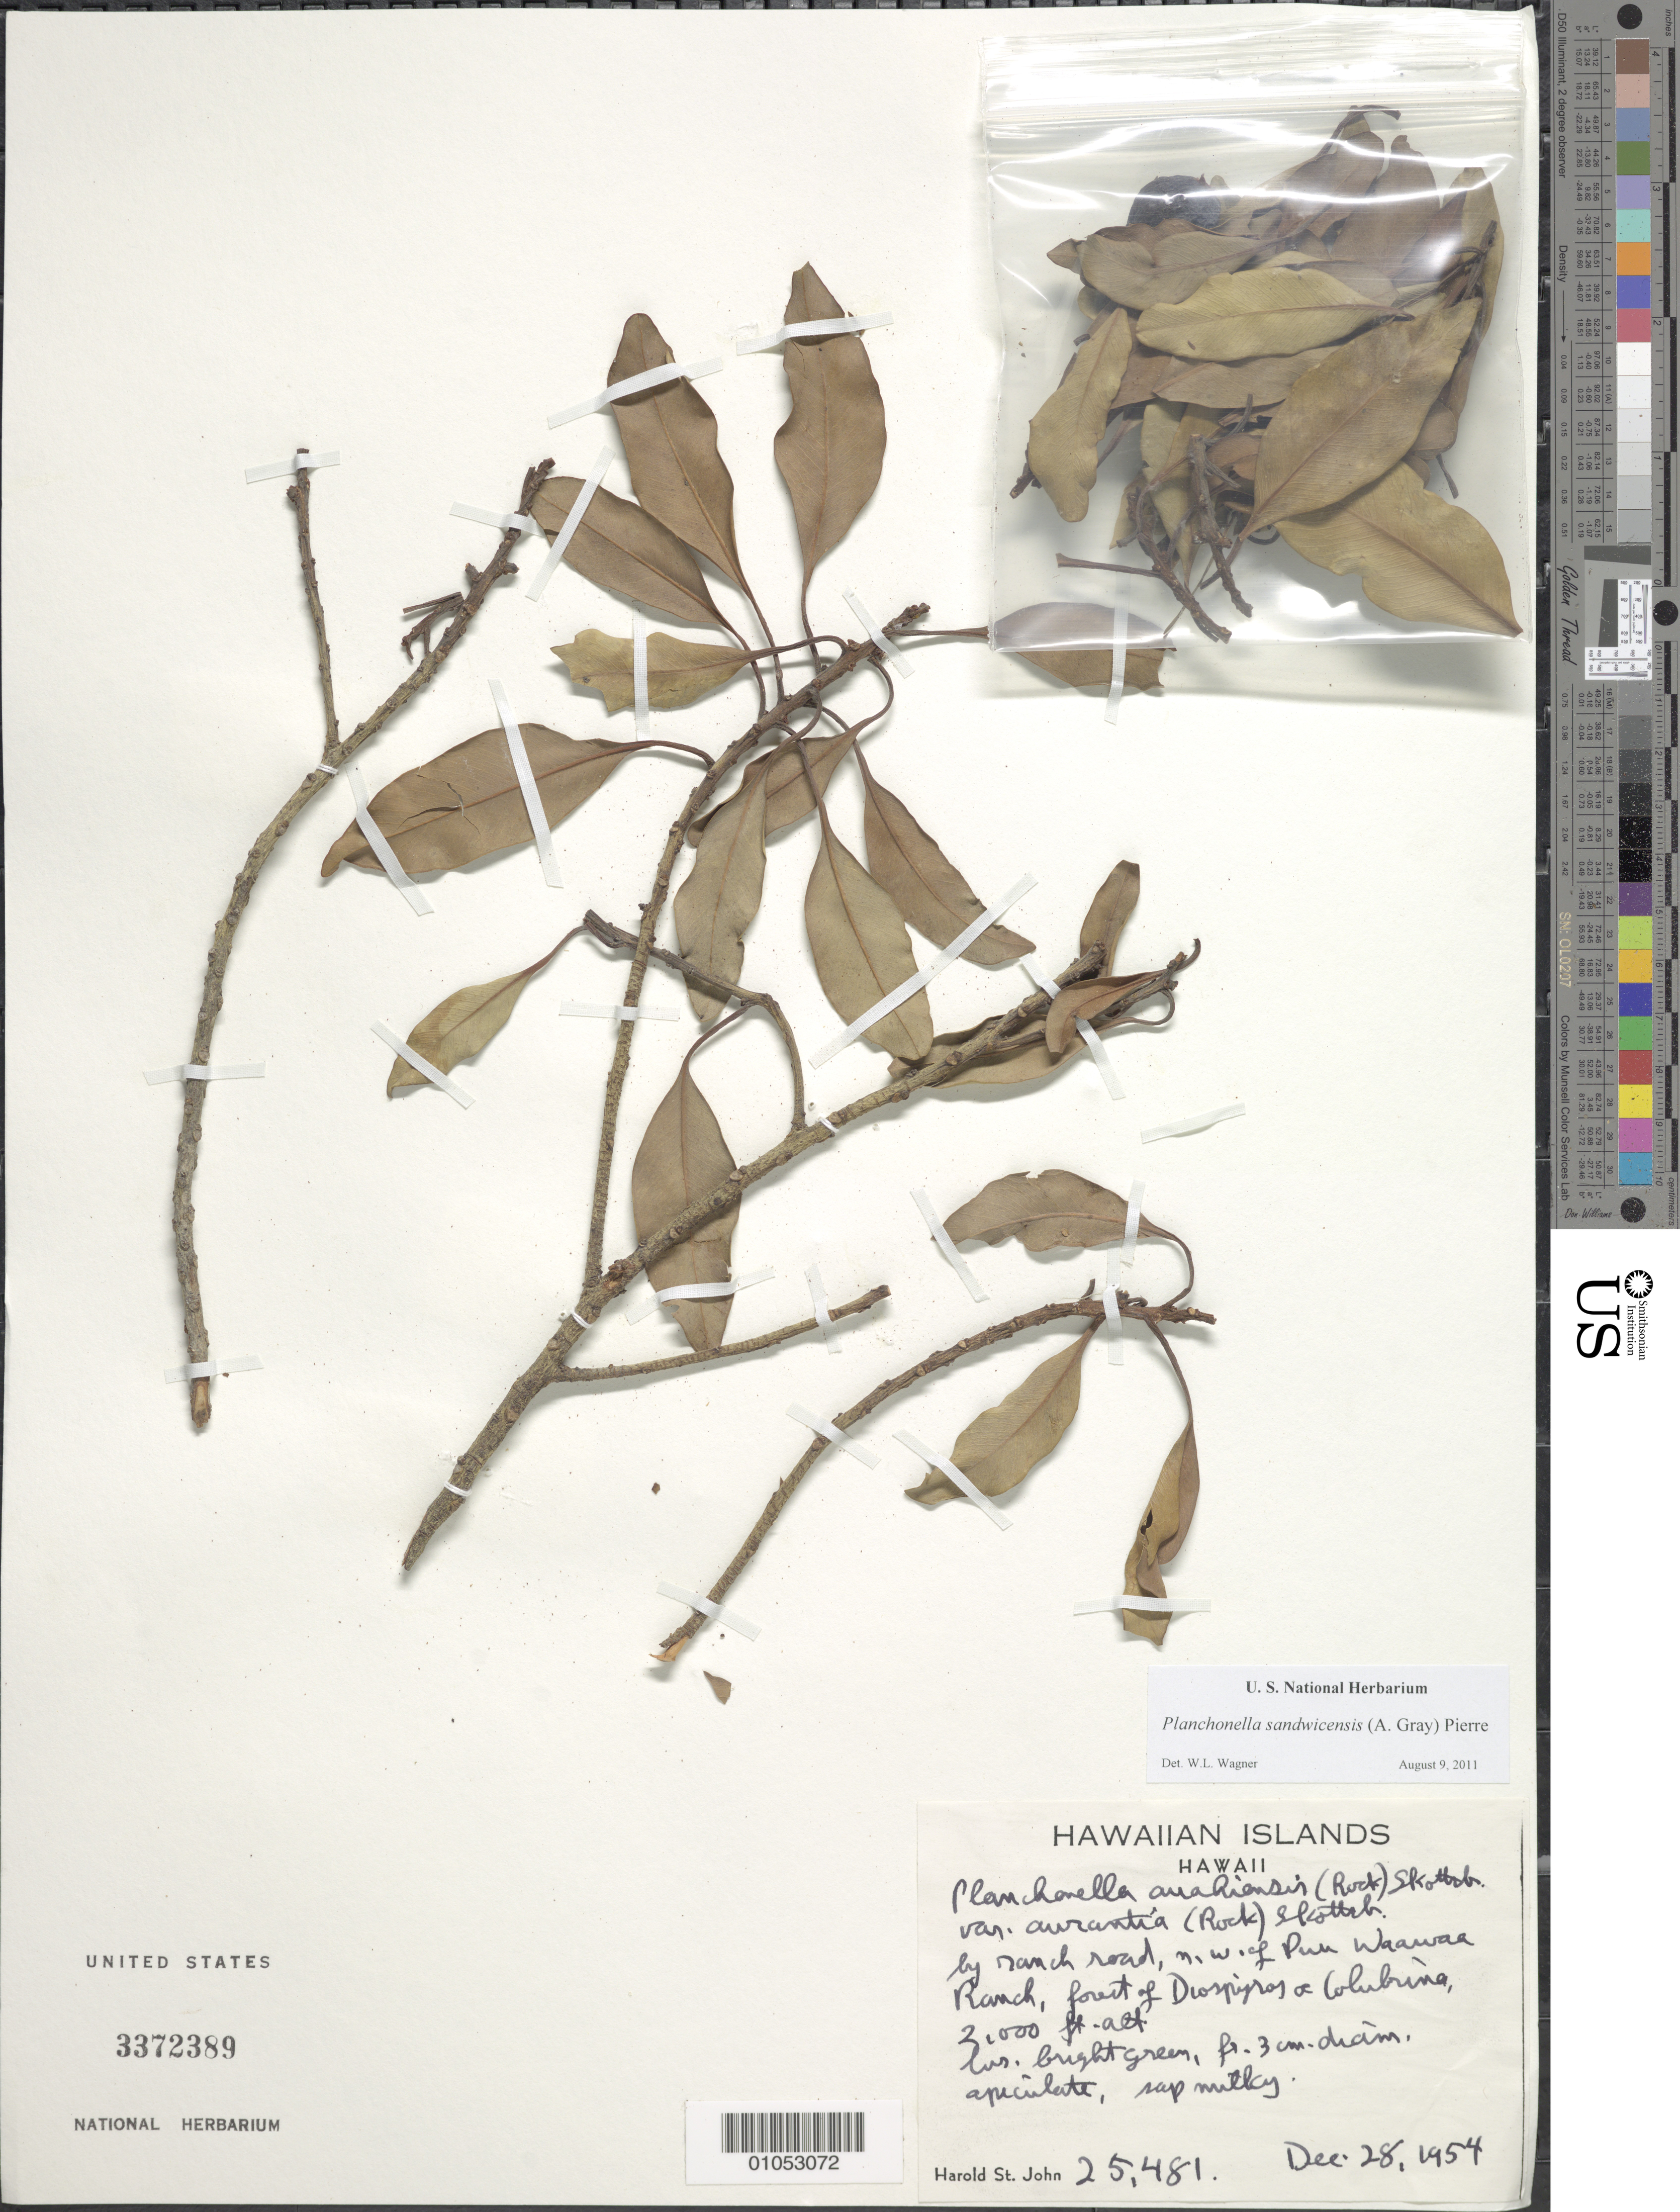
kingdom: Plantae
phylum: Tracheophyta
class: Magnoliopsida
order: Ericales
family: Sapotaceae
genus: Planchonella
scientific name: Planchonella spathulata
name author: (Hillebr.) Pierre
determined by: Wagner, W. L., (BOT), Smithsonian Institution - National Museum of Natural History (UNITED STATES)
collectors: H. St. John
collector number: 25481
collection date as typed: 28 Dec 1954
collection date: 1954-12-28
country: United States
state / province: Hawaii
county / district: Hawaii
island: Hawaii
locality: By ranch road, NW of Puu Waawaa Ranch.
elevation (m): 610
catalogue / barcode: US 3372389